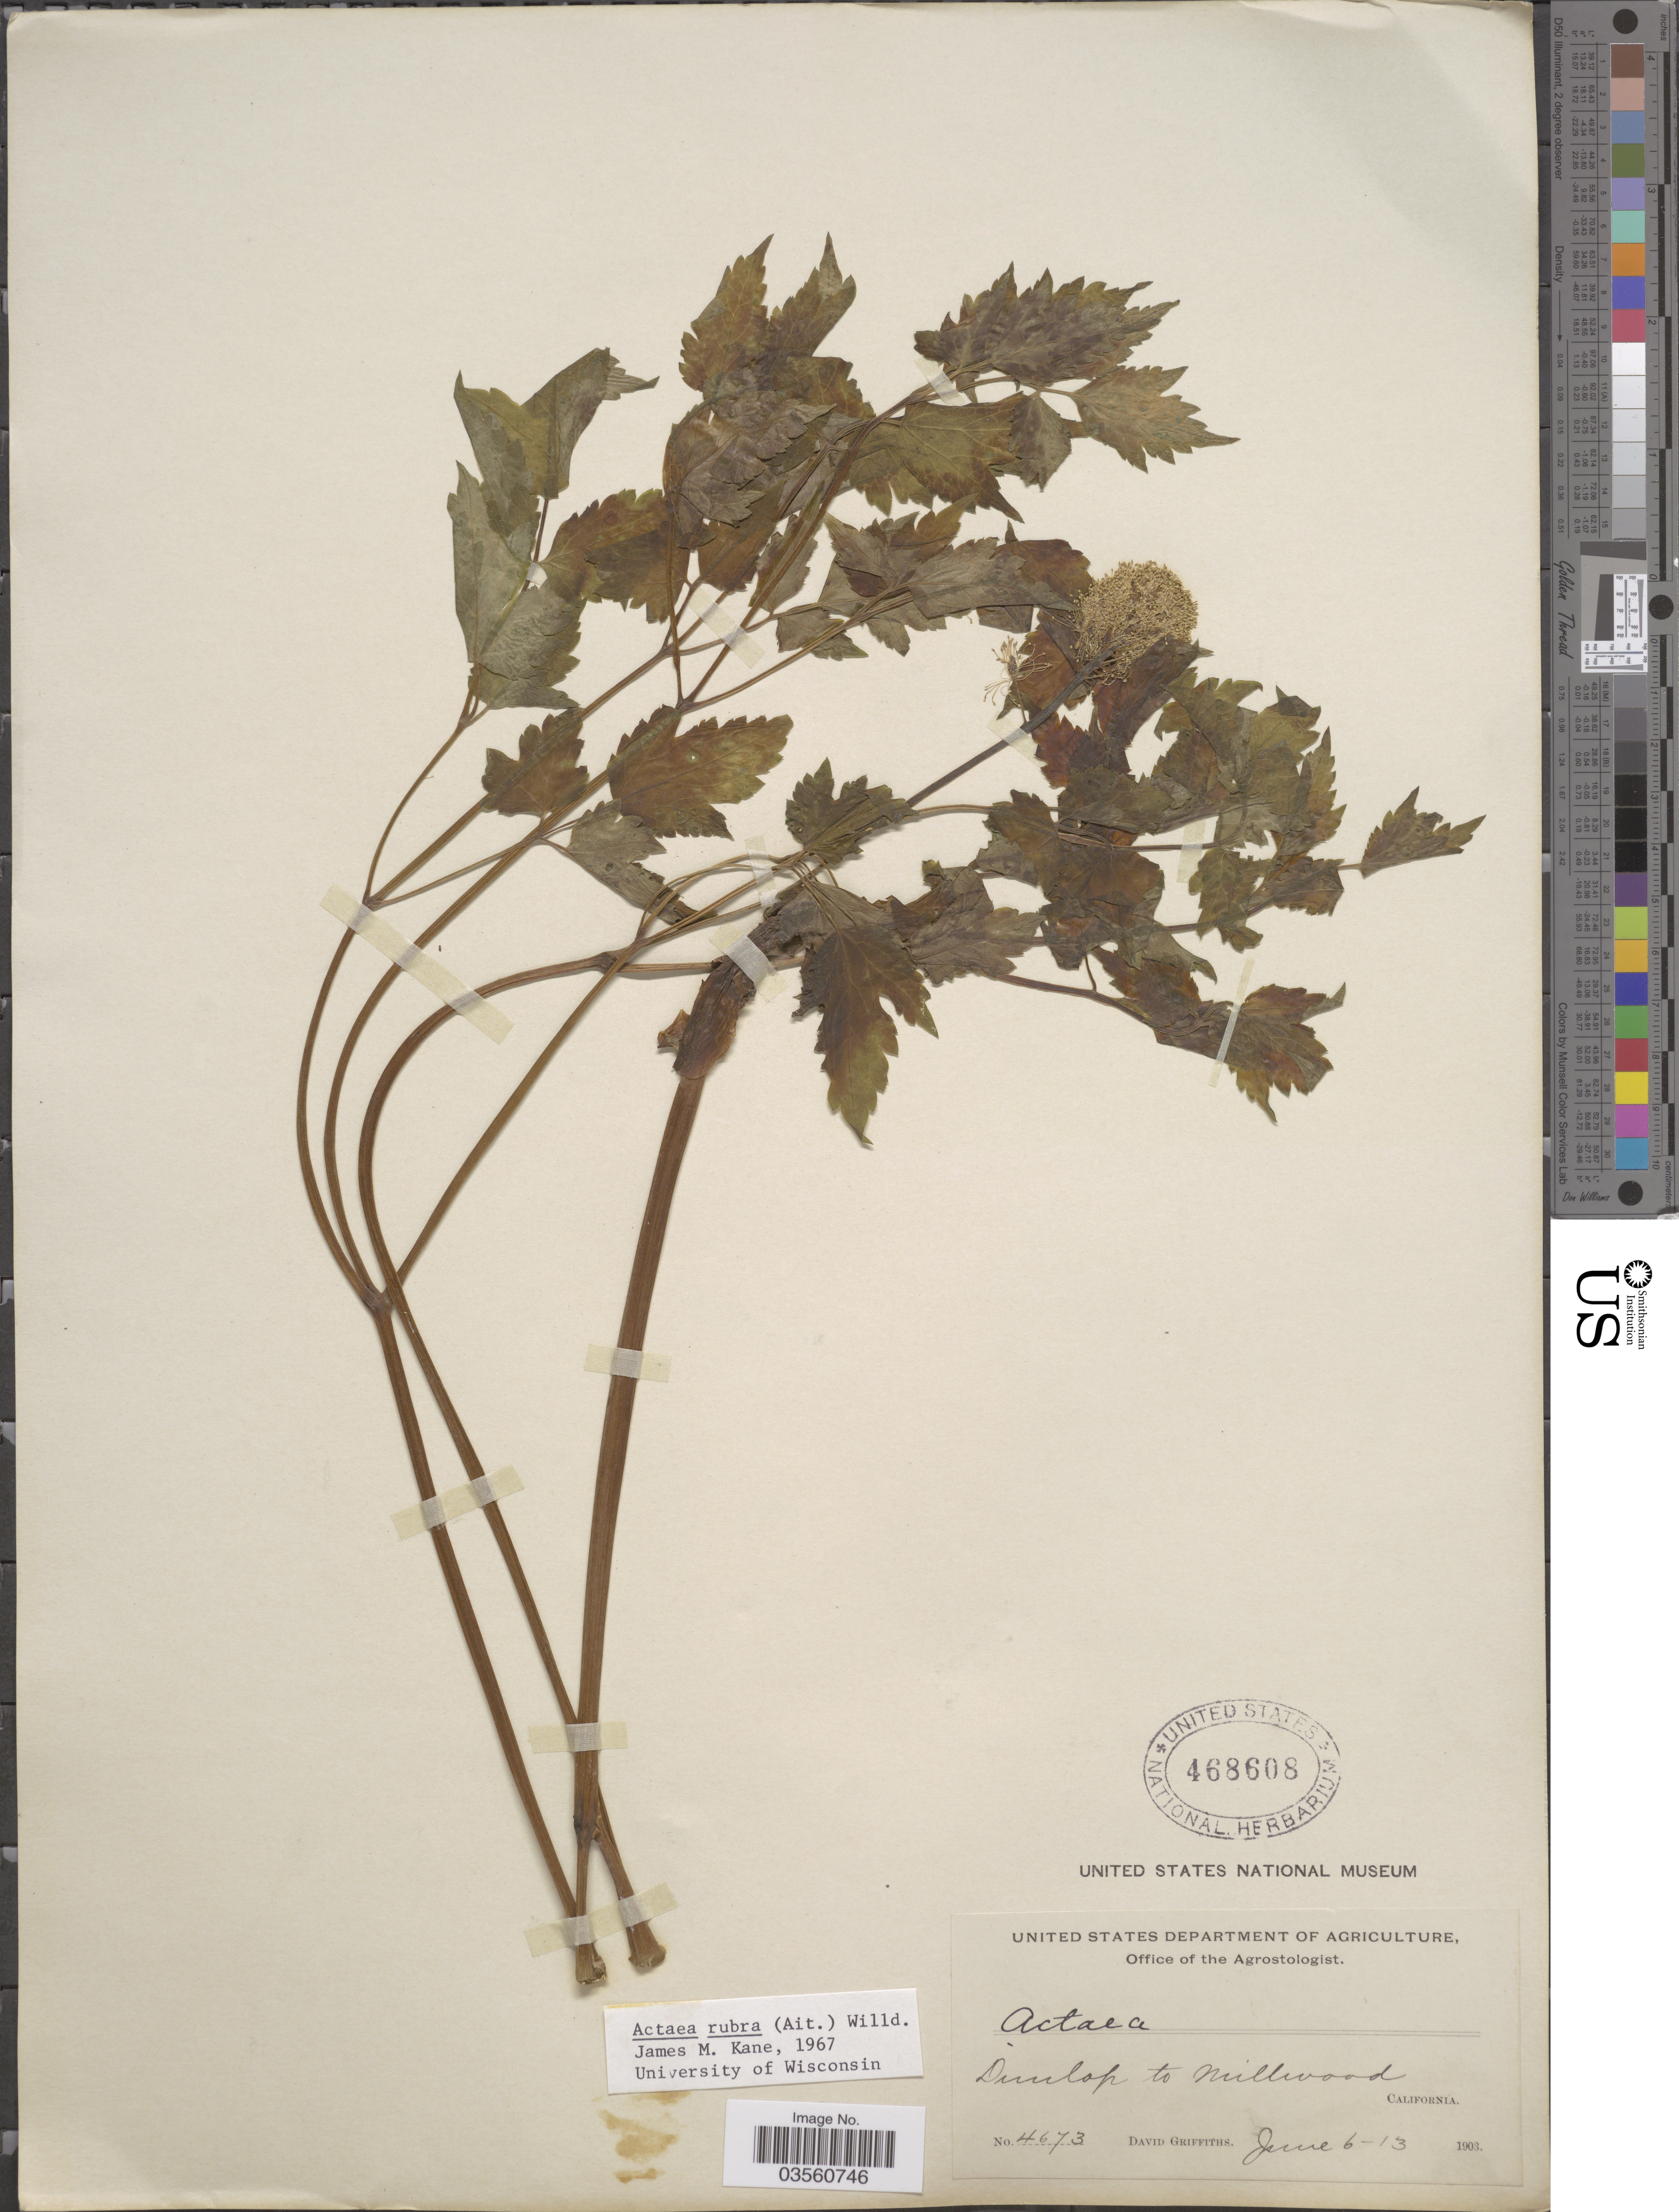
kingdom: Plantae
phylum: Tracheophyta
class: Magnoliopsida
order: Ranunculales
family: Ranunculaceae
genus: Actaea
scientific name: Actaea rubra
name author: (Aiton) Willd.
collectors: D. Griffiths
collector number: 4673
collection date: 1903-06-06/1903-06-13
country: United States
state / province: California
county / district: Fresno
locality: Dunlop to Millwood.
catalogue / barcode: US 468608